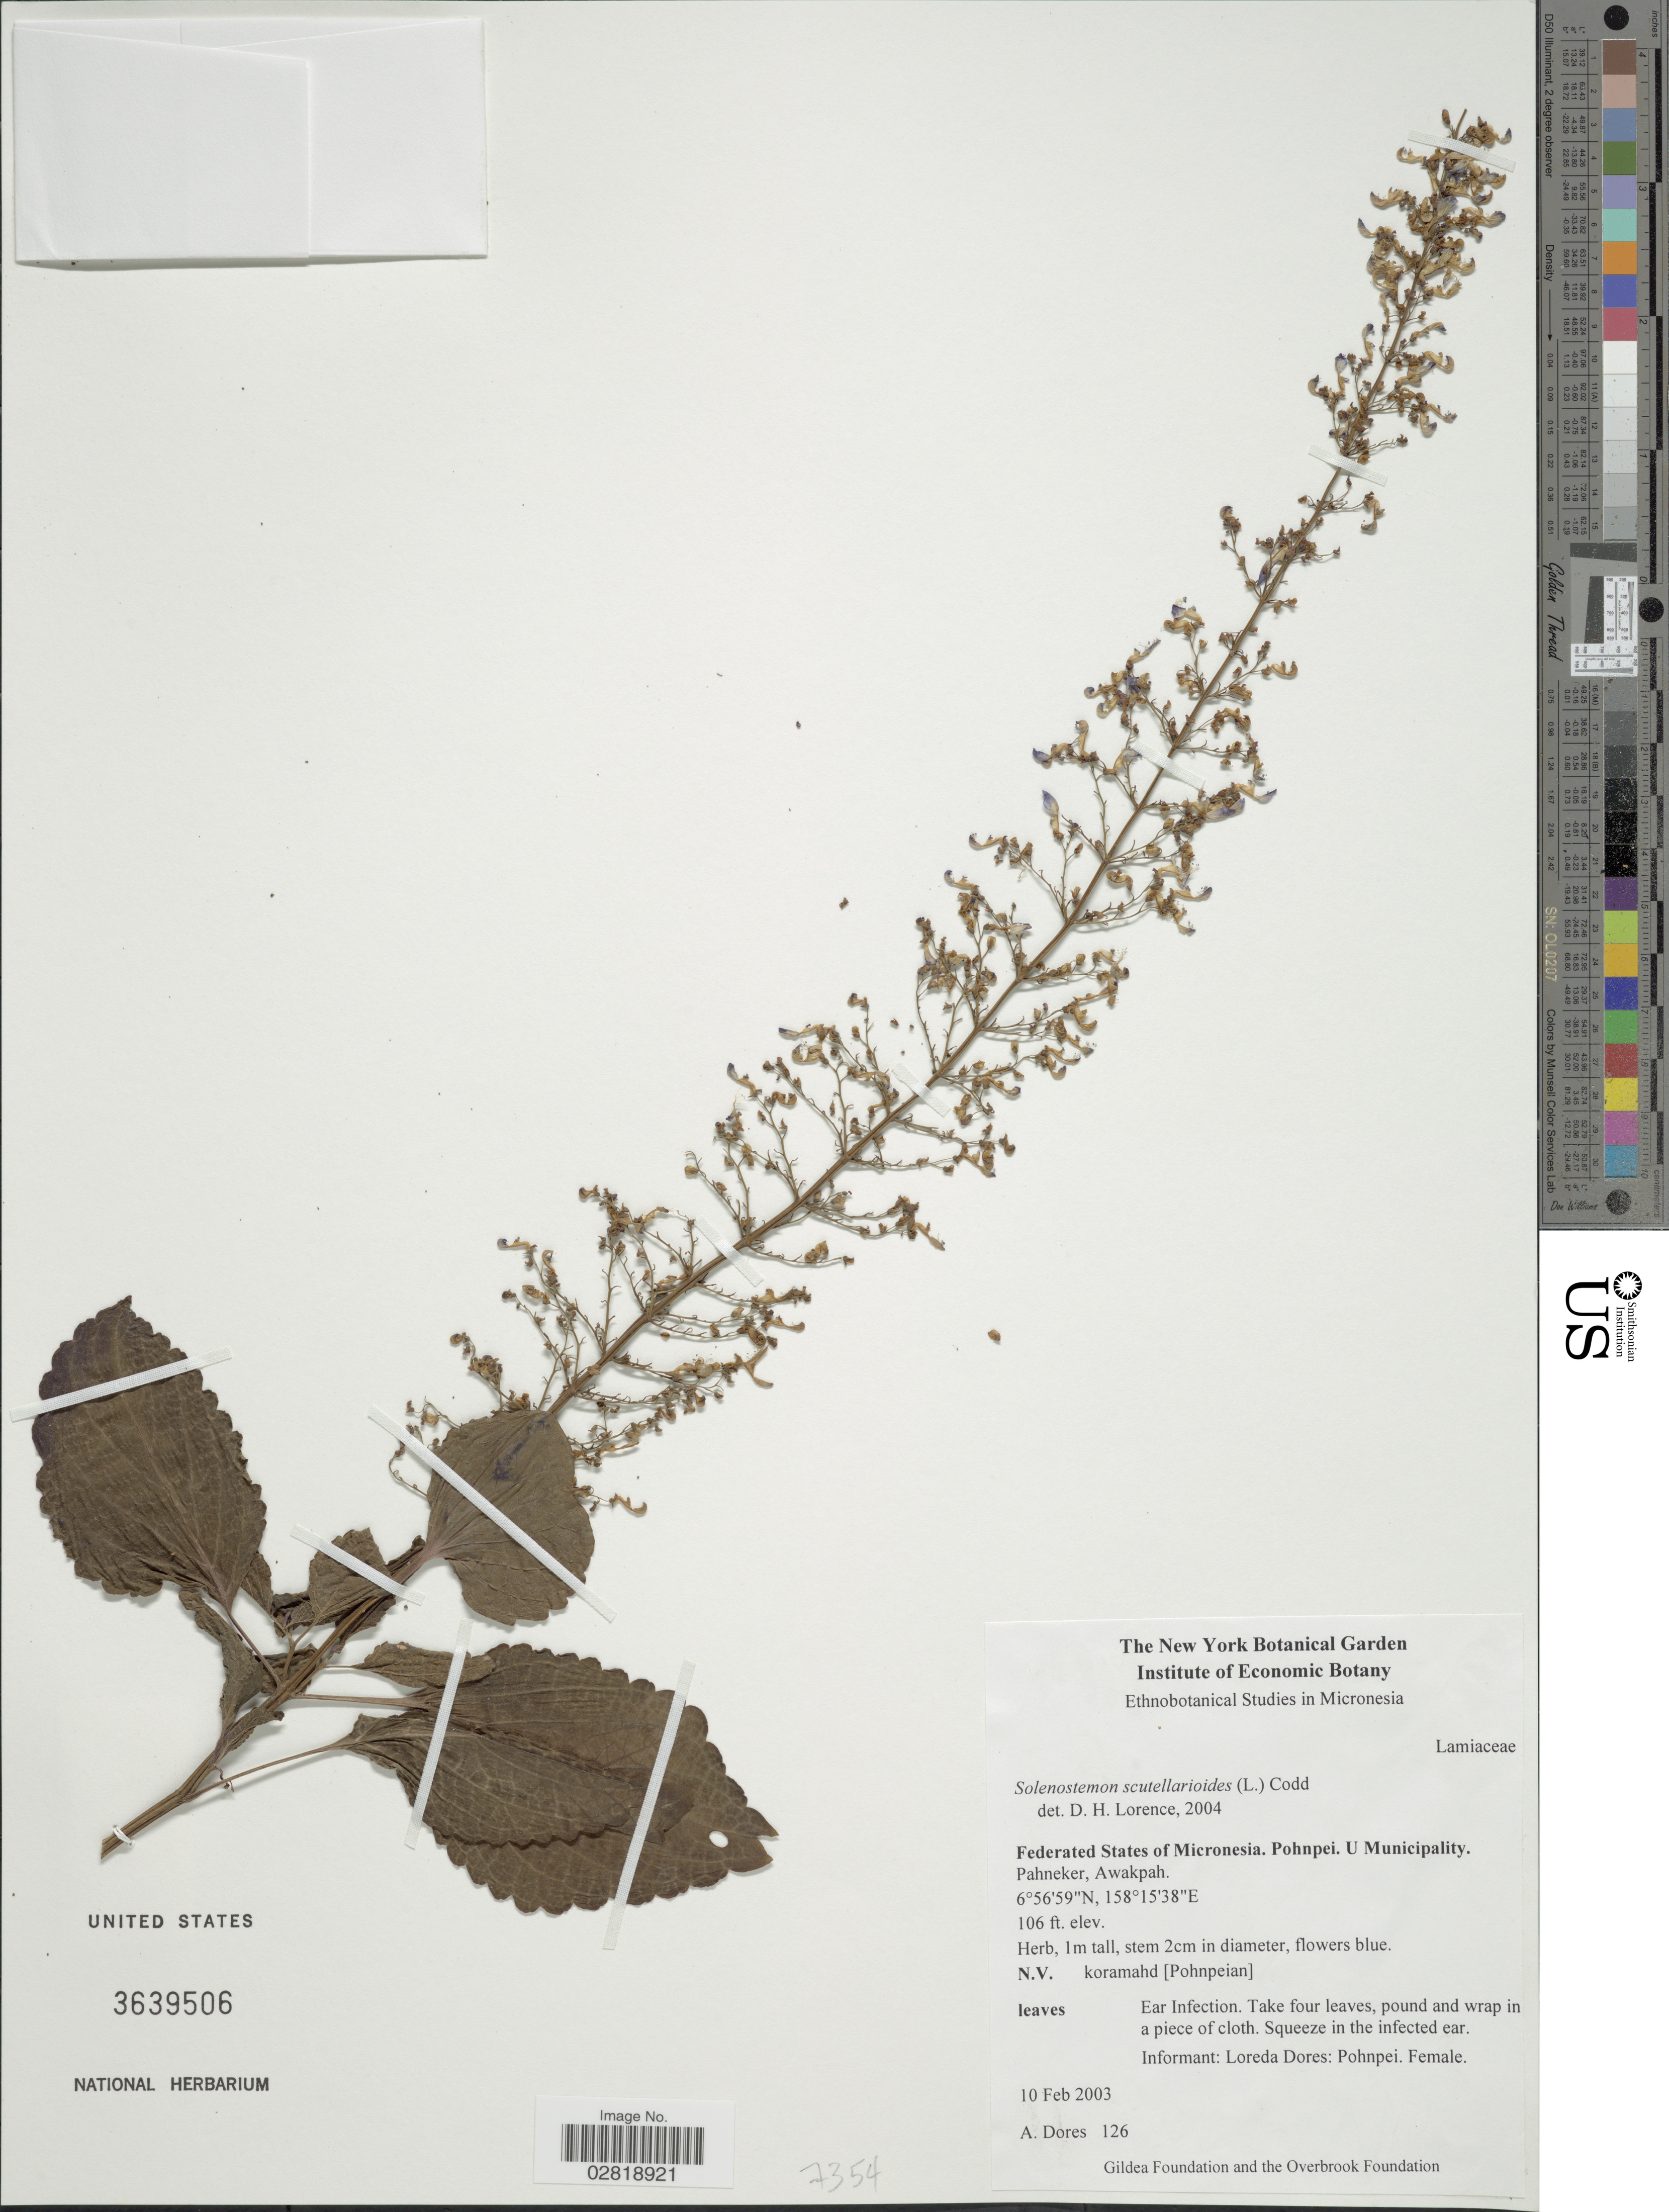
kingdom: Plantae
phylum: Tracheophyta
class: Magnoliopsida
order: Lamiales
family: Lamiaceae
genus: Solenostemon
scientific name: Solenostemon scutellarioides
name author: (L.) Codd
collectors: A. Dores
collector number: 126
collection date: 2003-02-10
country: Micronesia, Federated States of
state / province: Pohnpei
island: Pohnpei [Ponape]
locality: U Municipality. Pahneker, Awakpah.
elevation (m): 32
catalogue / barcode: US 3639506